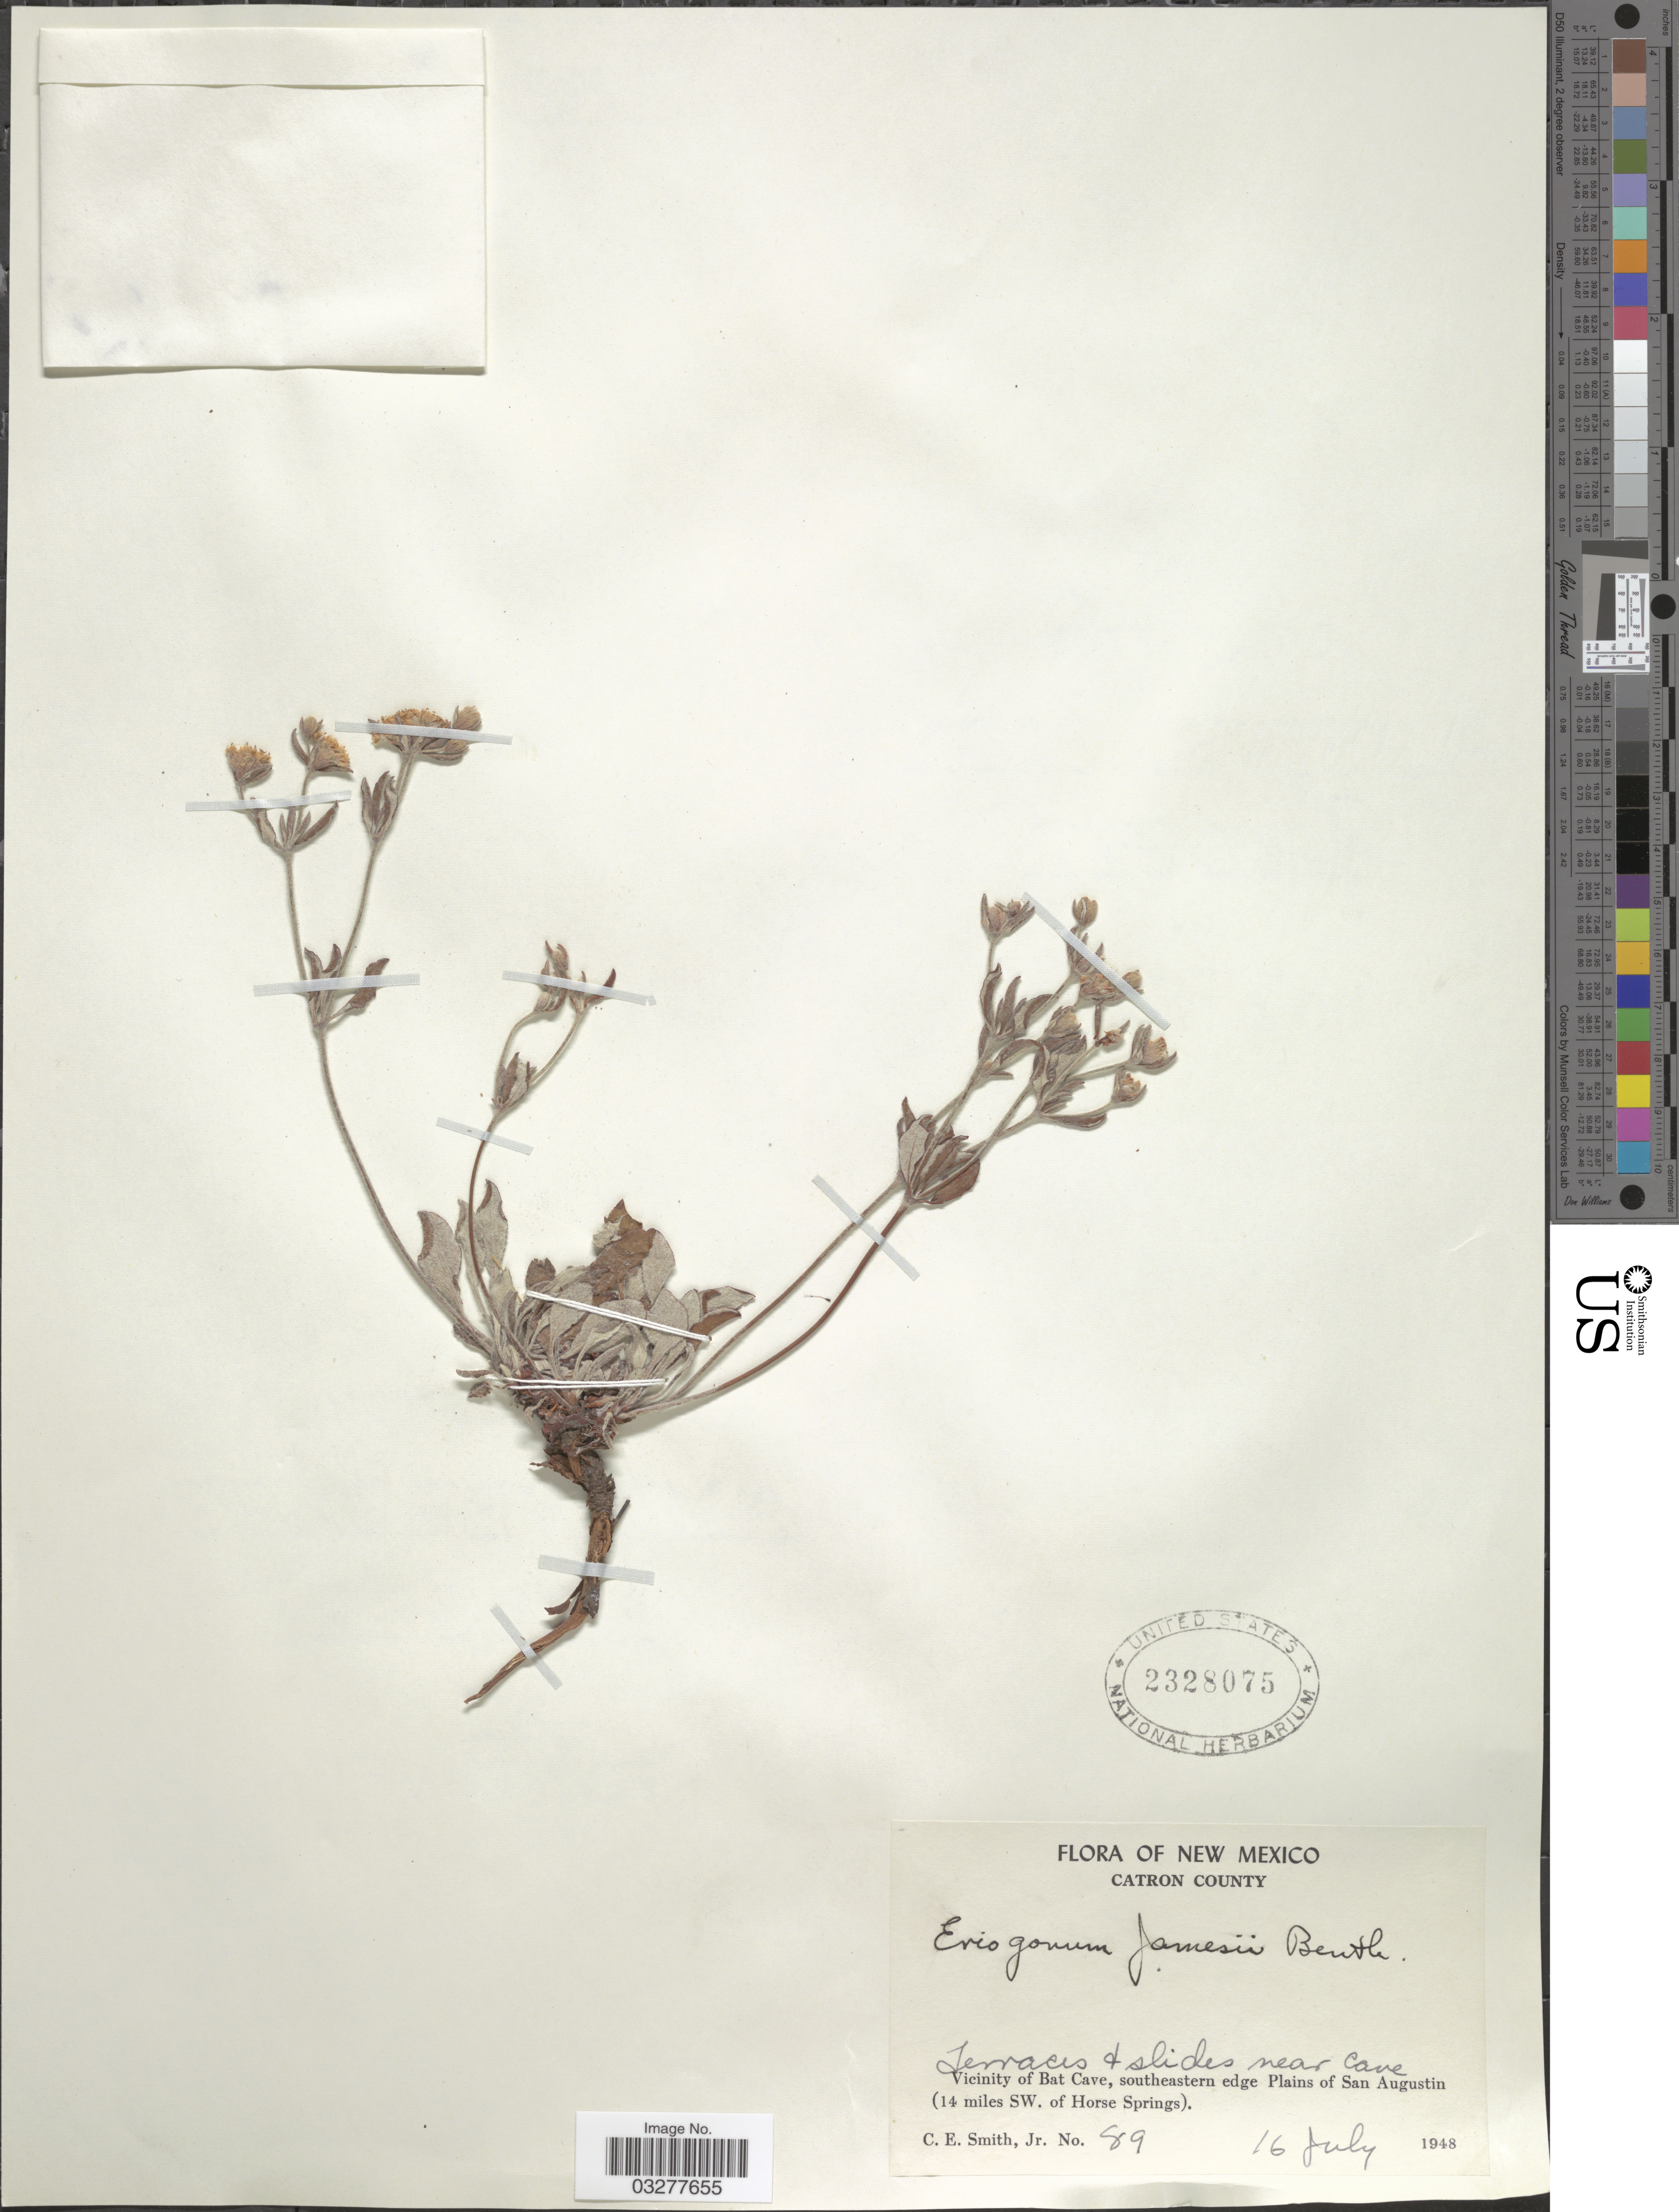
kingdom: Plantae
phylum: Tracheophyta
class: Magnoliopsida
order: Caryophyllales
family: Polygonaceae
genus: Eriogonum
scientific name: Eriogonum jamesii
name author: Benth.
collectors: C. E. Smith Jr.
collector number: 89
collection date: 1948-07-16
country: United States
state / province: New Mexico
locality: Catron County, Terraces & slides near Cave, Vicinity of Bat Cave, southeastern edge Plains of San Augustin (14 miles SW. of Horse Springs).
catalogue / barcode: US 2328075